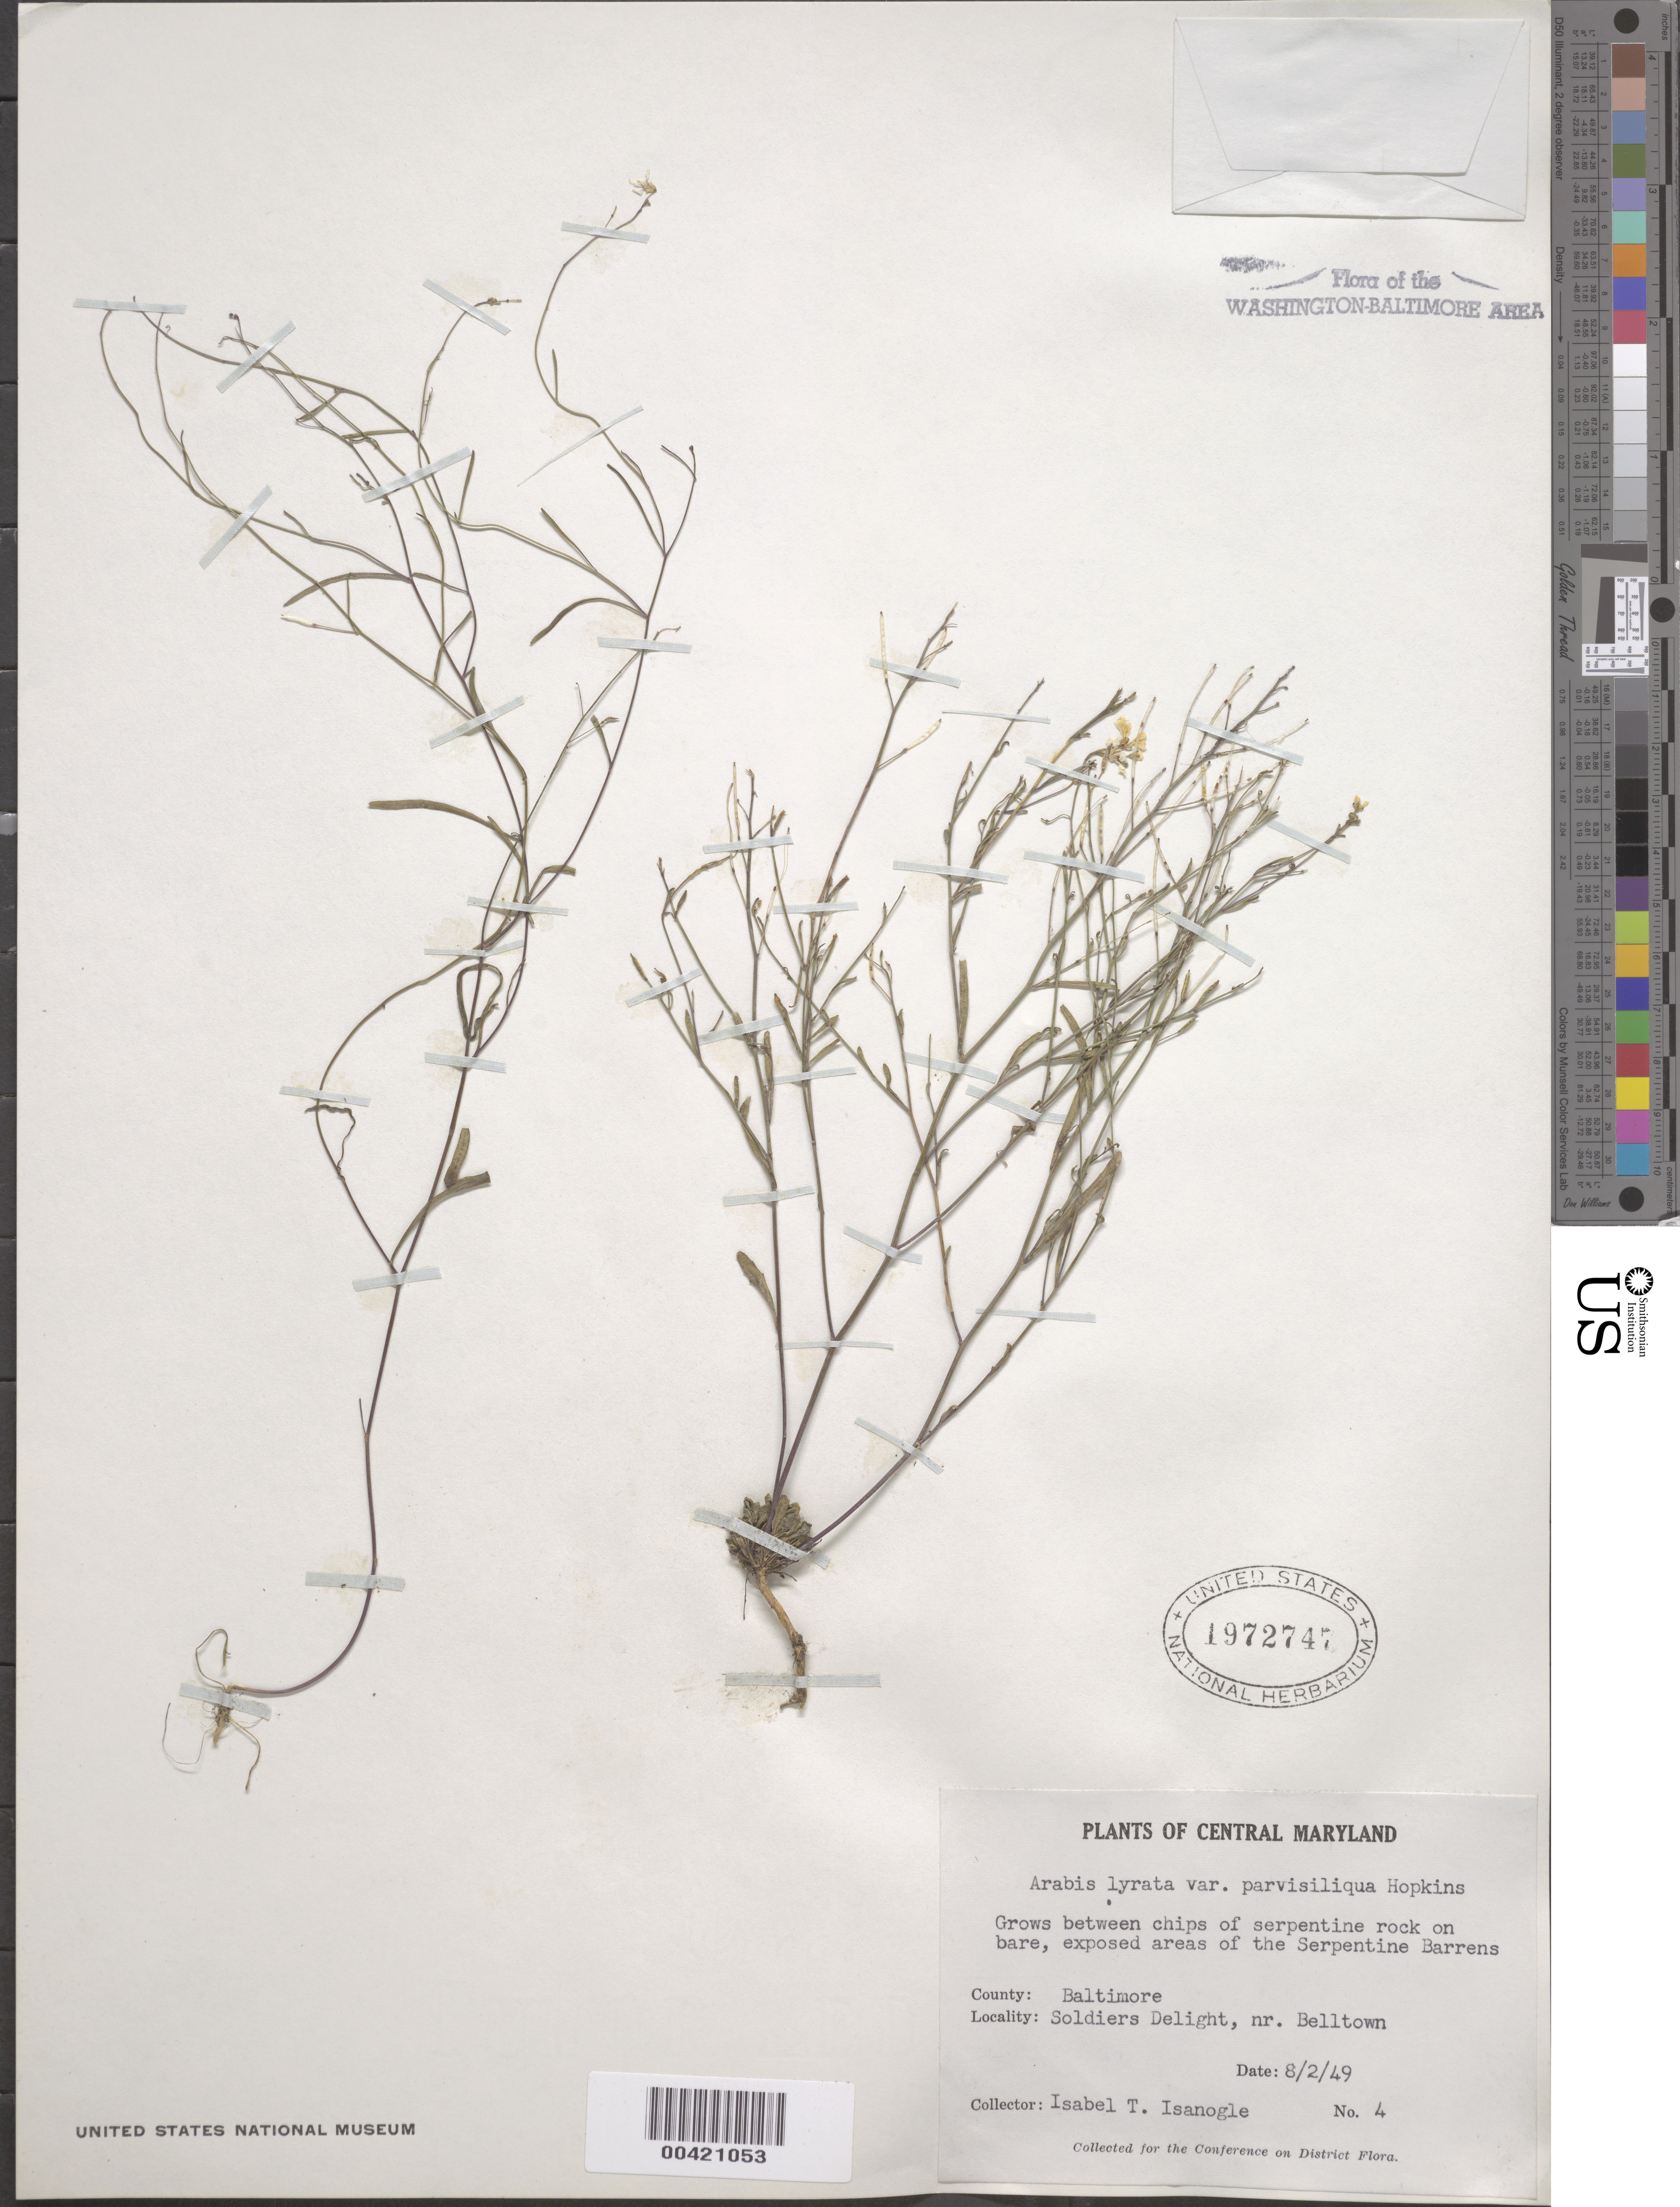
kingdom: Plantae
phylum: Tracheophyta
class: Magnoliopsida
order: Brassicales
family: Brassicaceae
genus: Arabidopsis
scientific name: Arabidopsis lyrata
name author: (L.) O'Kane & Al-Shehbaz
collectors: I. Isanogle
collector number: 4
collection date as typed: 02 Aug 1949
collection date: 1949-08-02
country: United States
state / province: Maryland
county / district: Baltimore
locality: Serpentine barrens, near Belltown and Soldiers Delight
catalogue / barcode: US 1972747